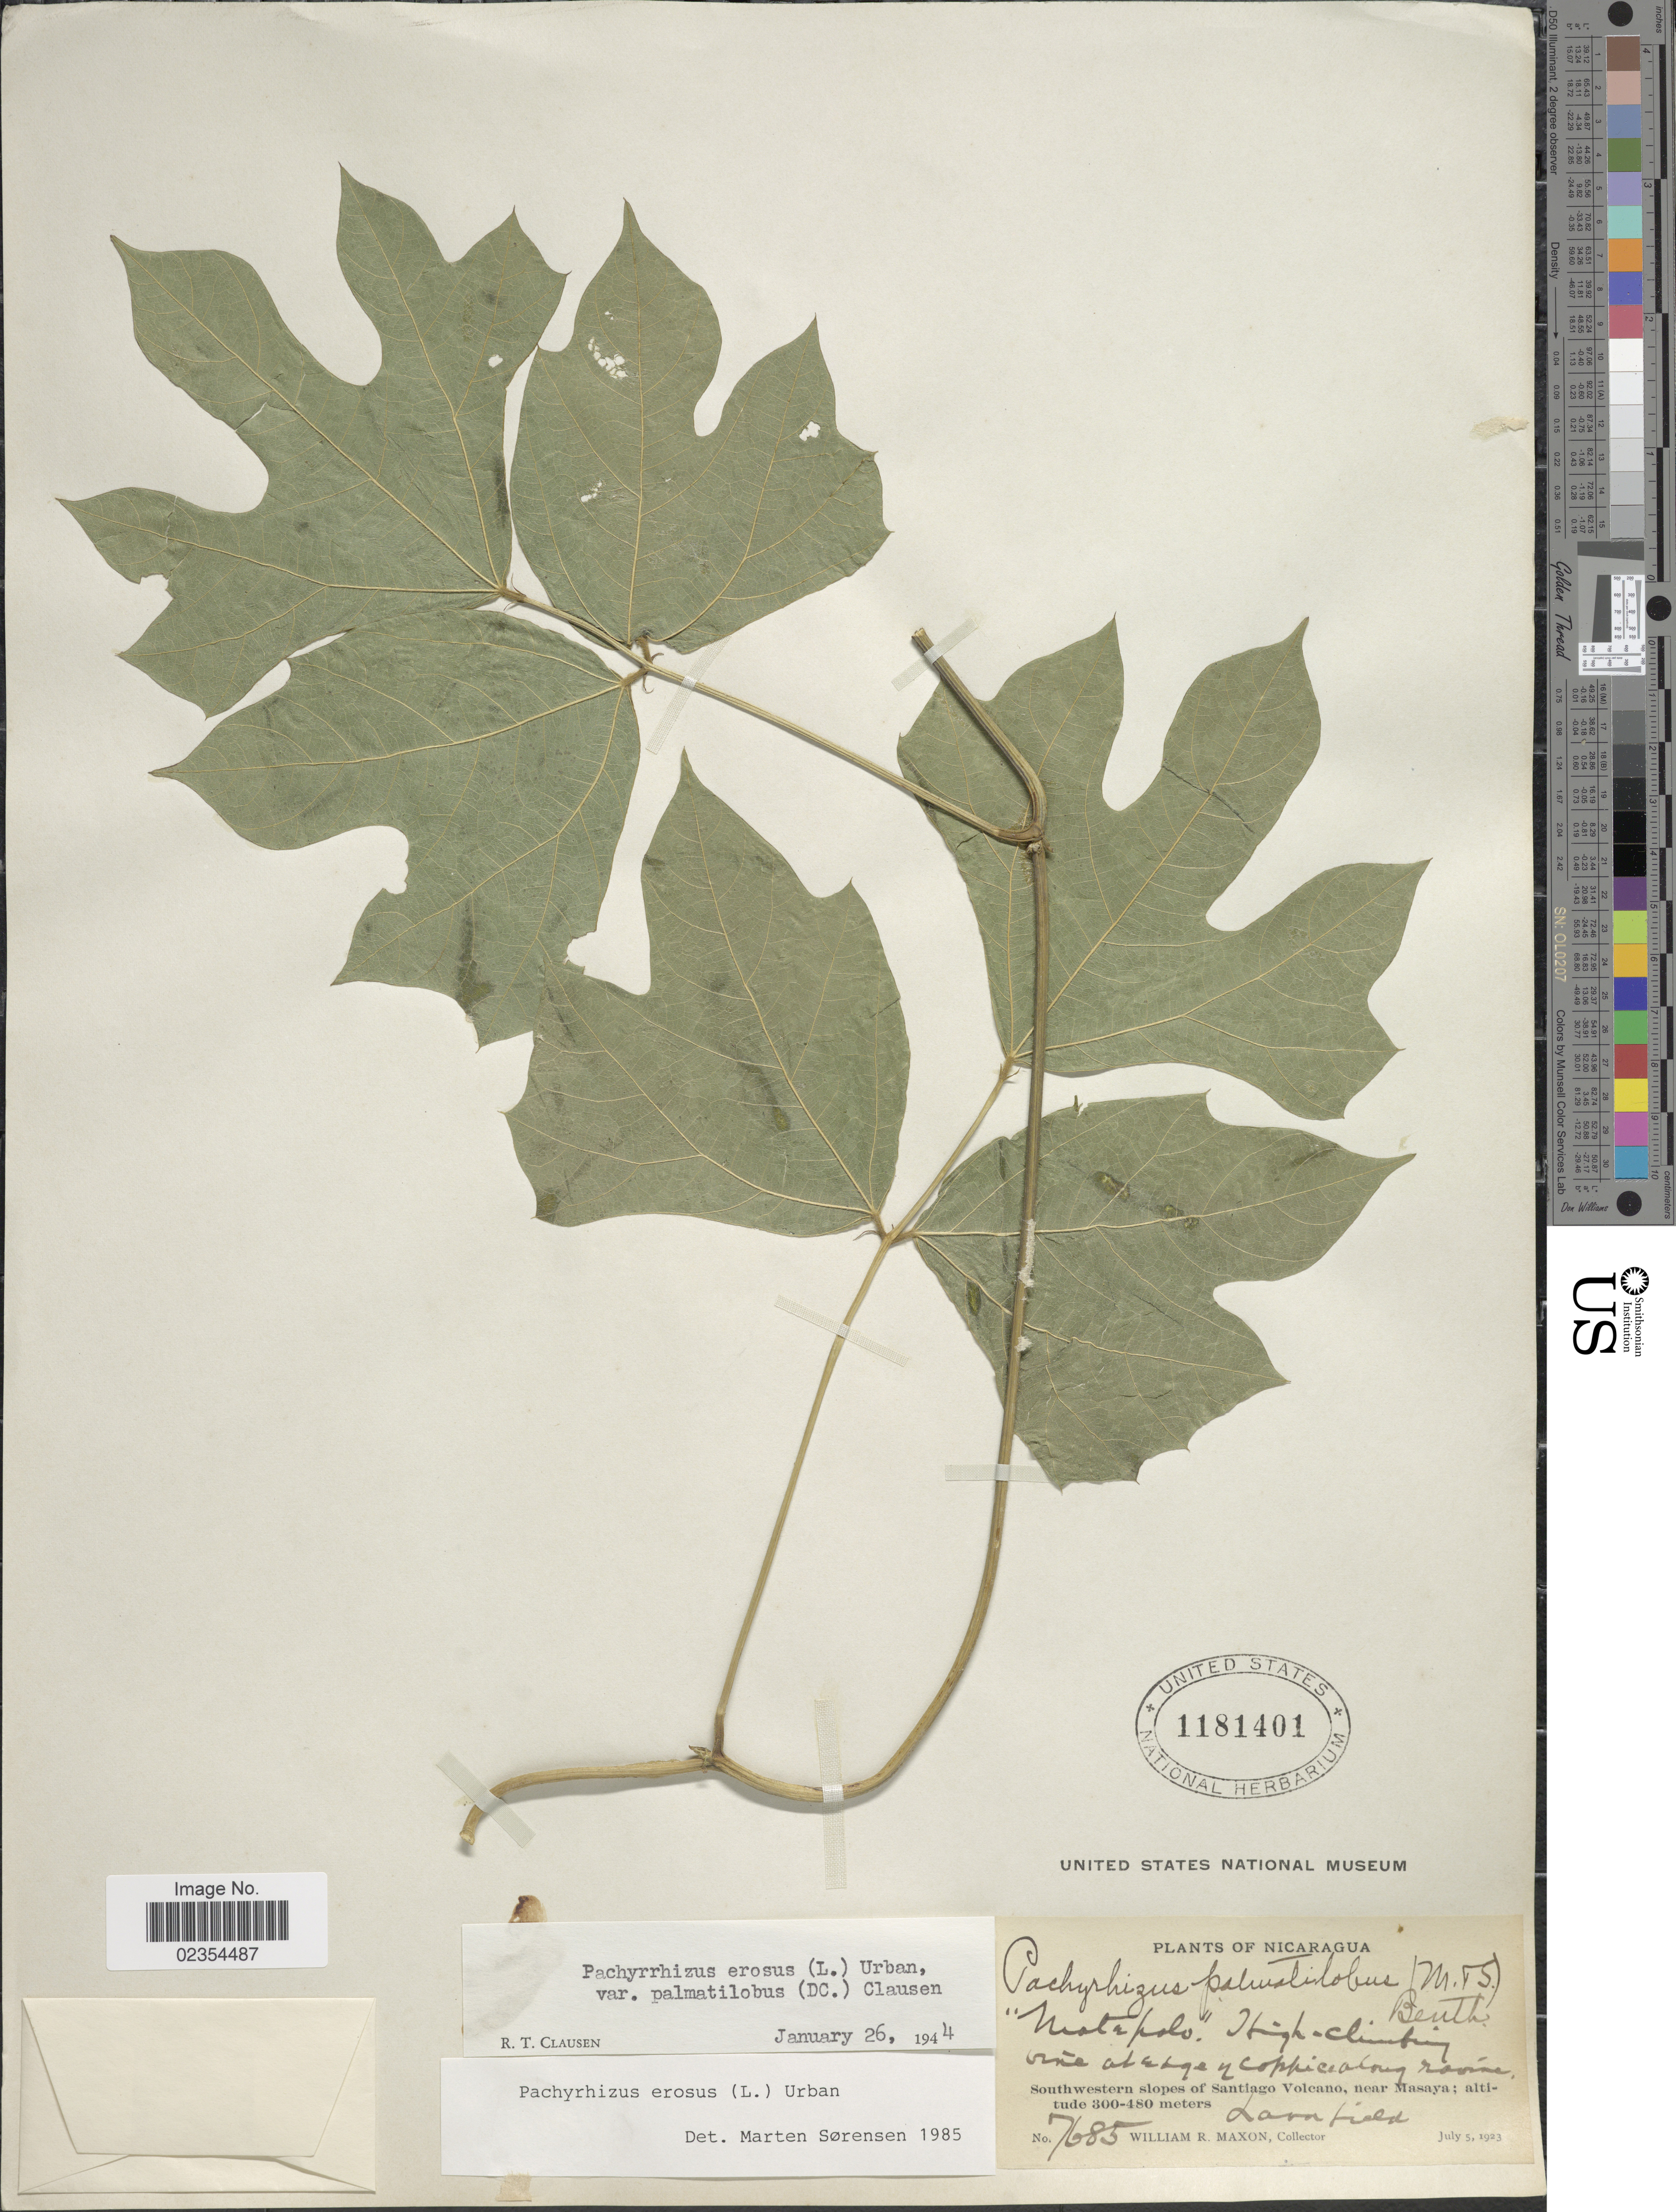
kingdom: Plantae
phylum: Tracheophyta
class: Magnoliopsida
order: Fabales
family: Fabaceae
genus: Pachyrhizus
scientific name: Pachyrhizus erosus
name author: (L.) Urb.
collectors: W. R. Maxon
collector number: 7685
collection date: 1923-07-05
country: Nicaragua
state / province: Masaya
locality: Southwestern slopes of Santiago Volcano, near Masaya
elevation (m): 300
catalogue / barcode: US 1181401